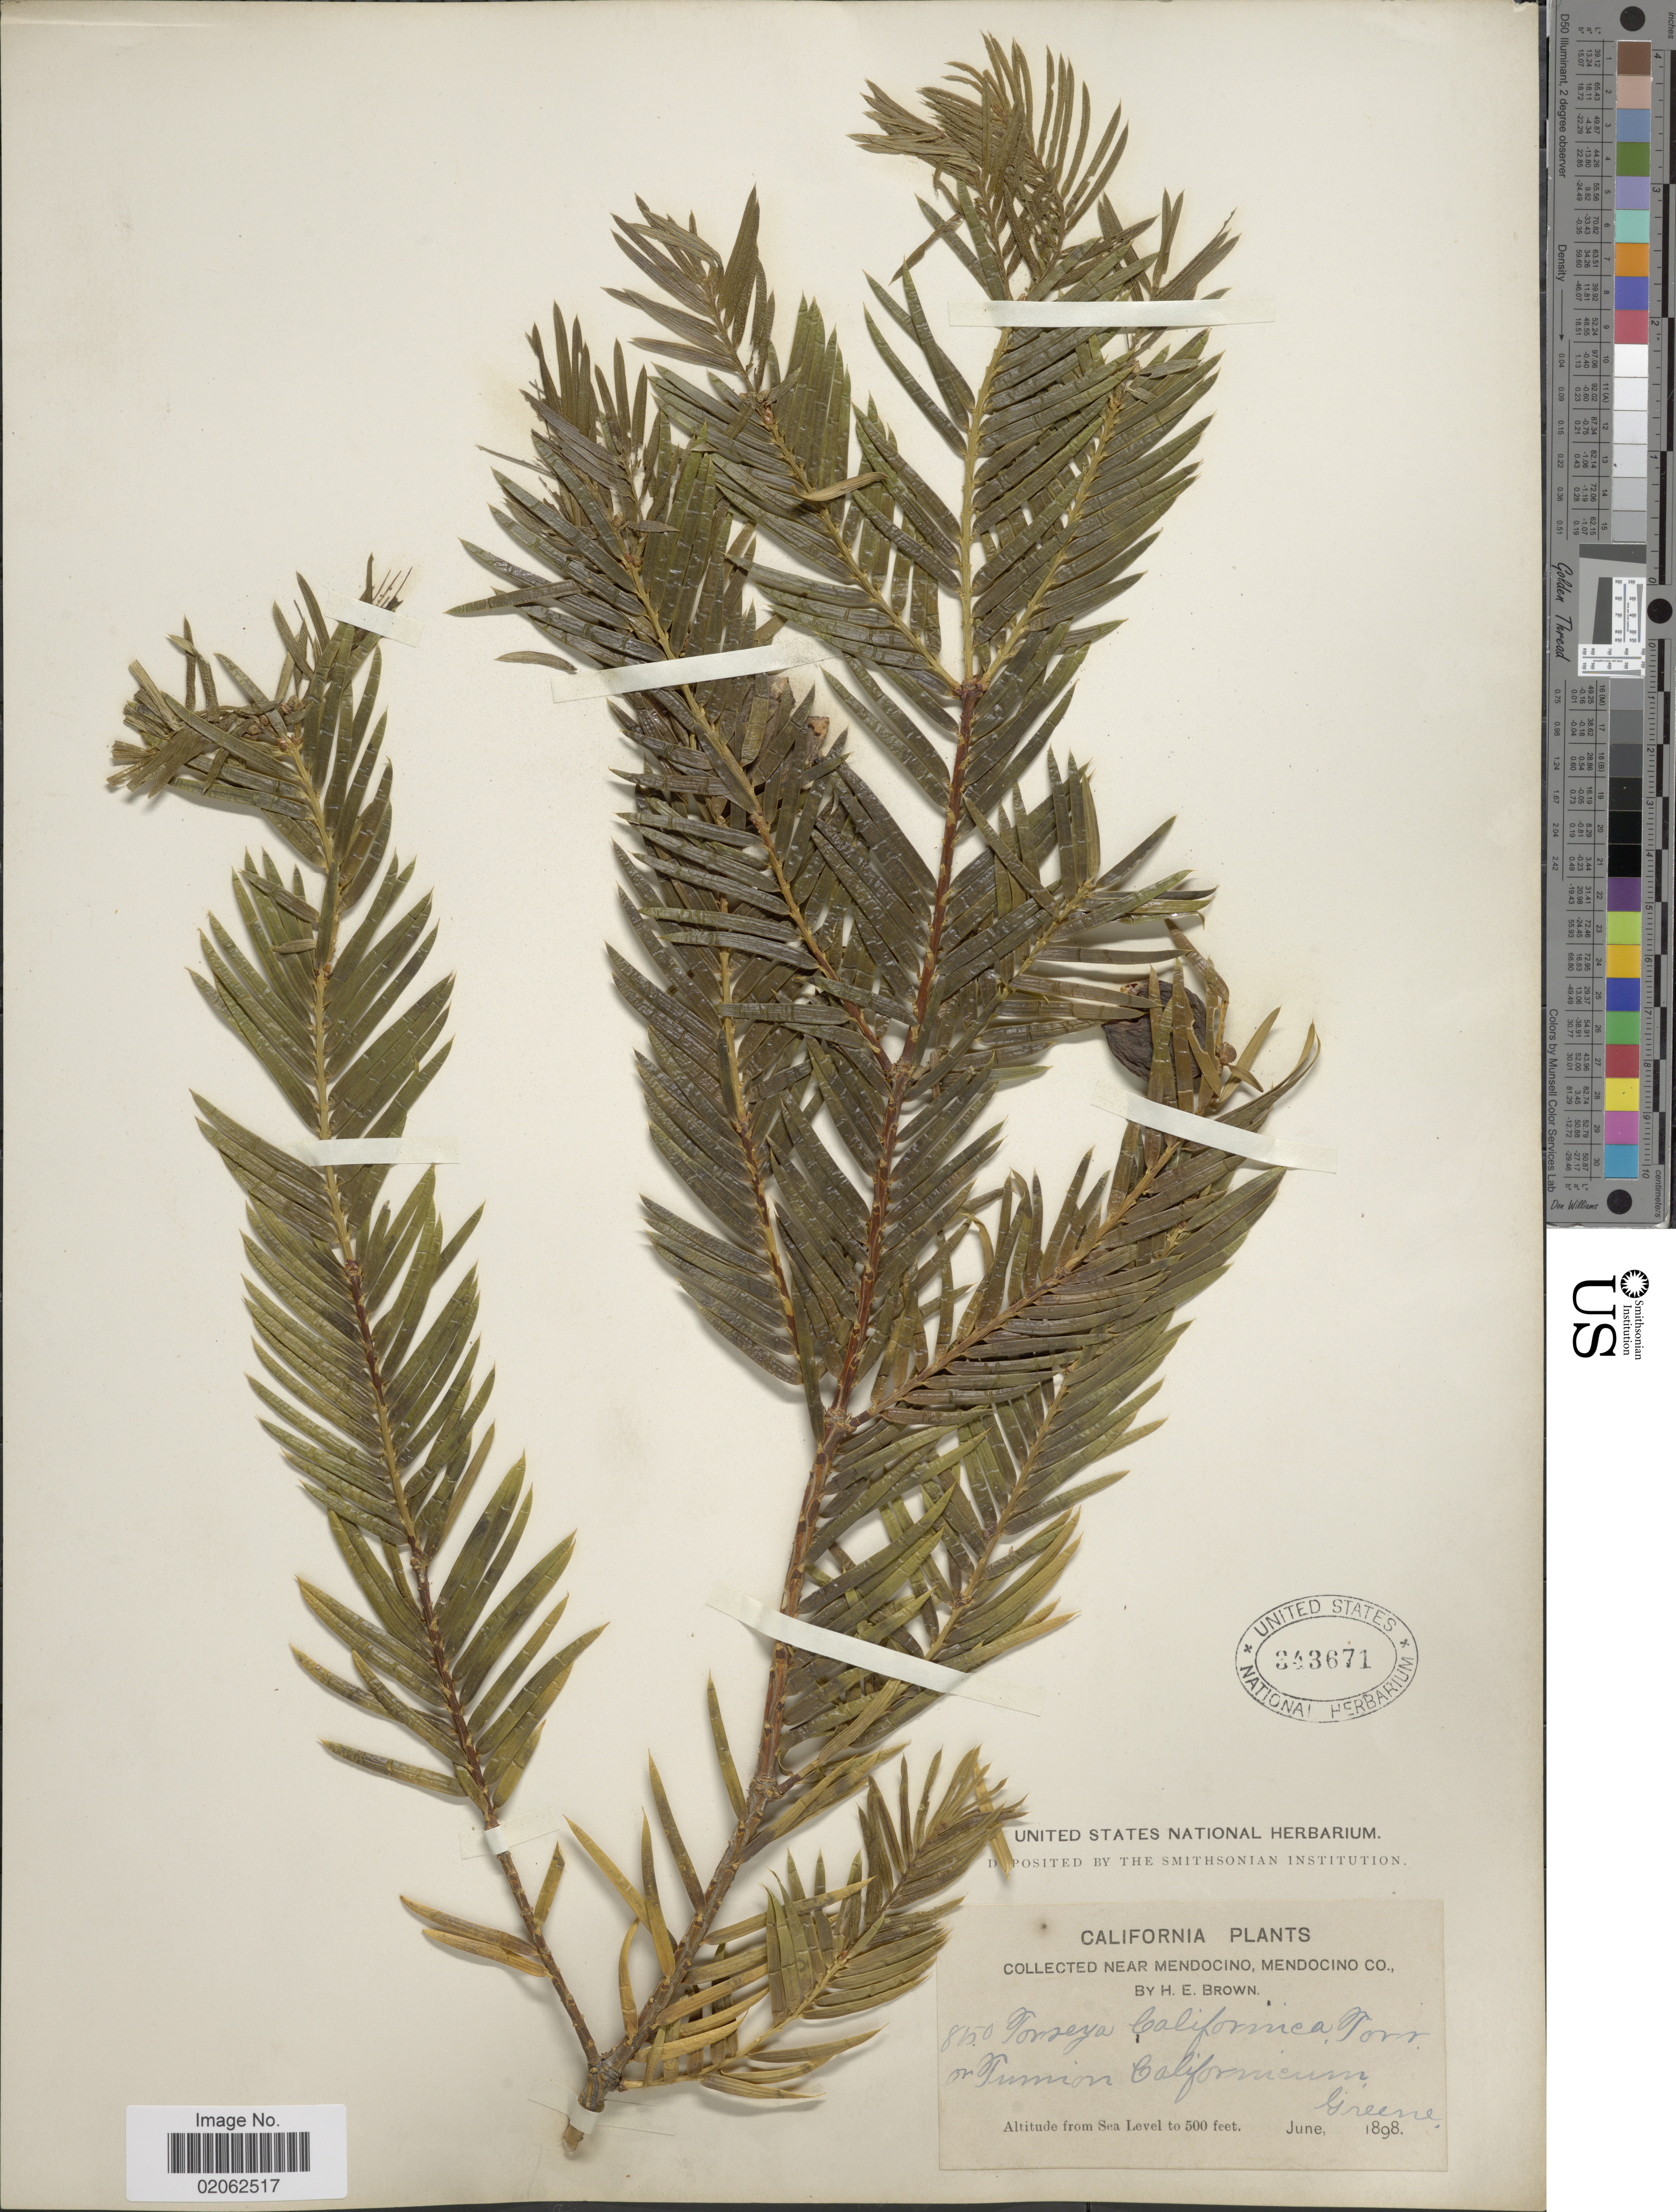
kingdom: Plantae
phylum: Tracheophyta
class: Pinopsida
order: Pinales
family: Taxaceae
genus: Torreya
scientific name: Torreya californica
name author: Torr.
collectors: H. E. Brown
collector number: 8150*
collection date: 1898-06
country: United States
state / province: California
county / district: Mendocino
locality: Near Mendocino, Mendocino Co.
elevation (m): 152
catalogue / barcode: US 343671